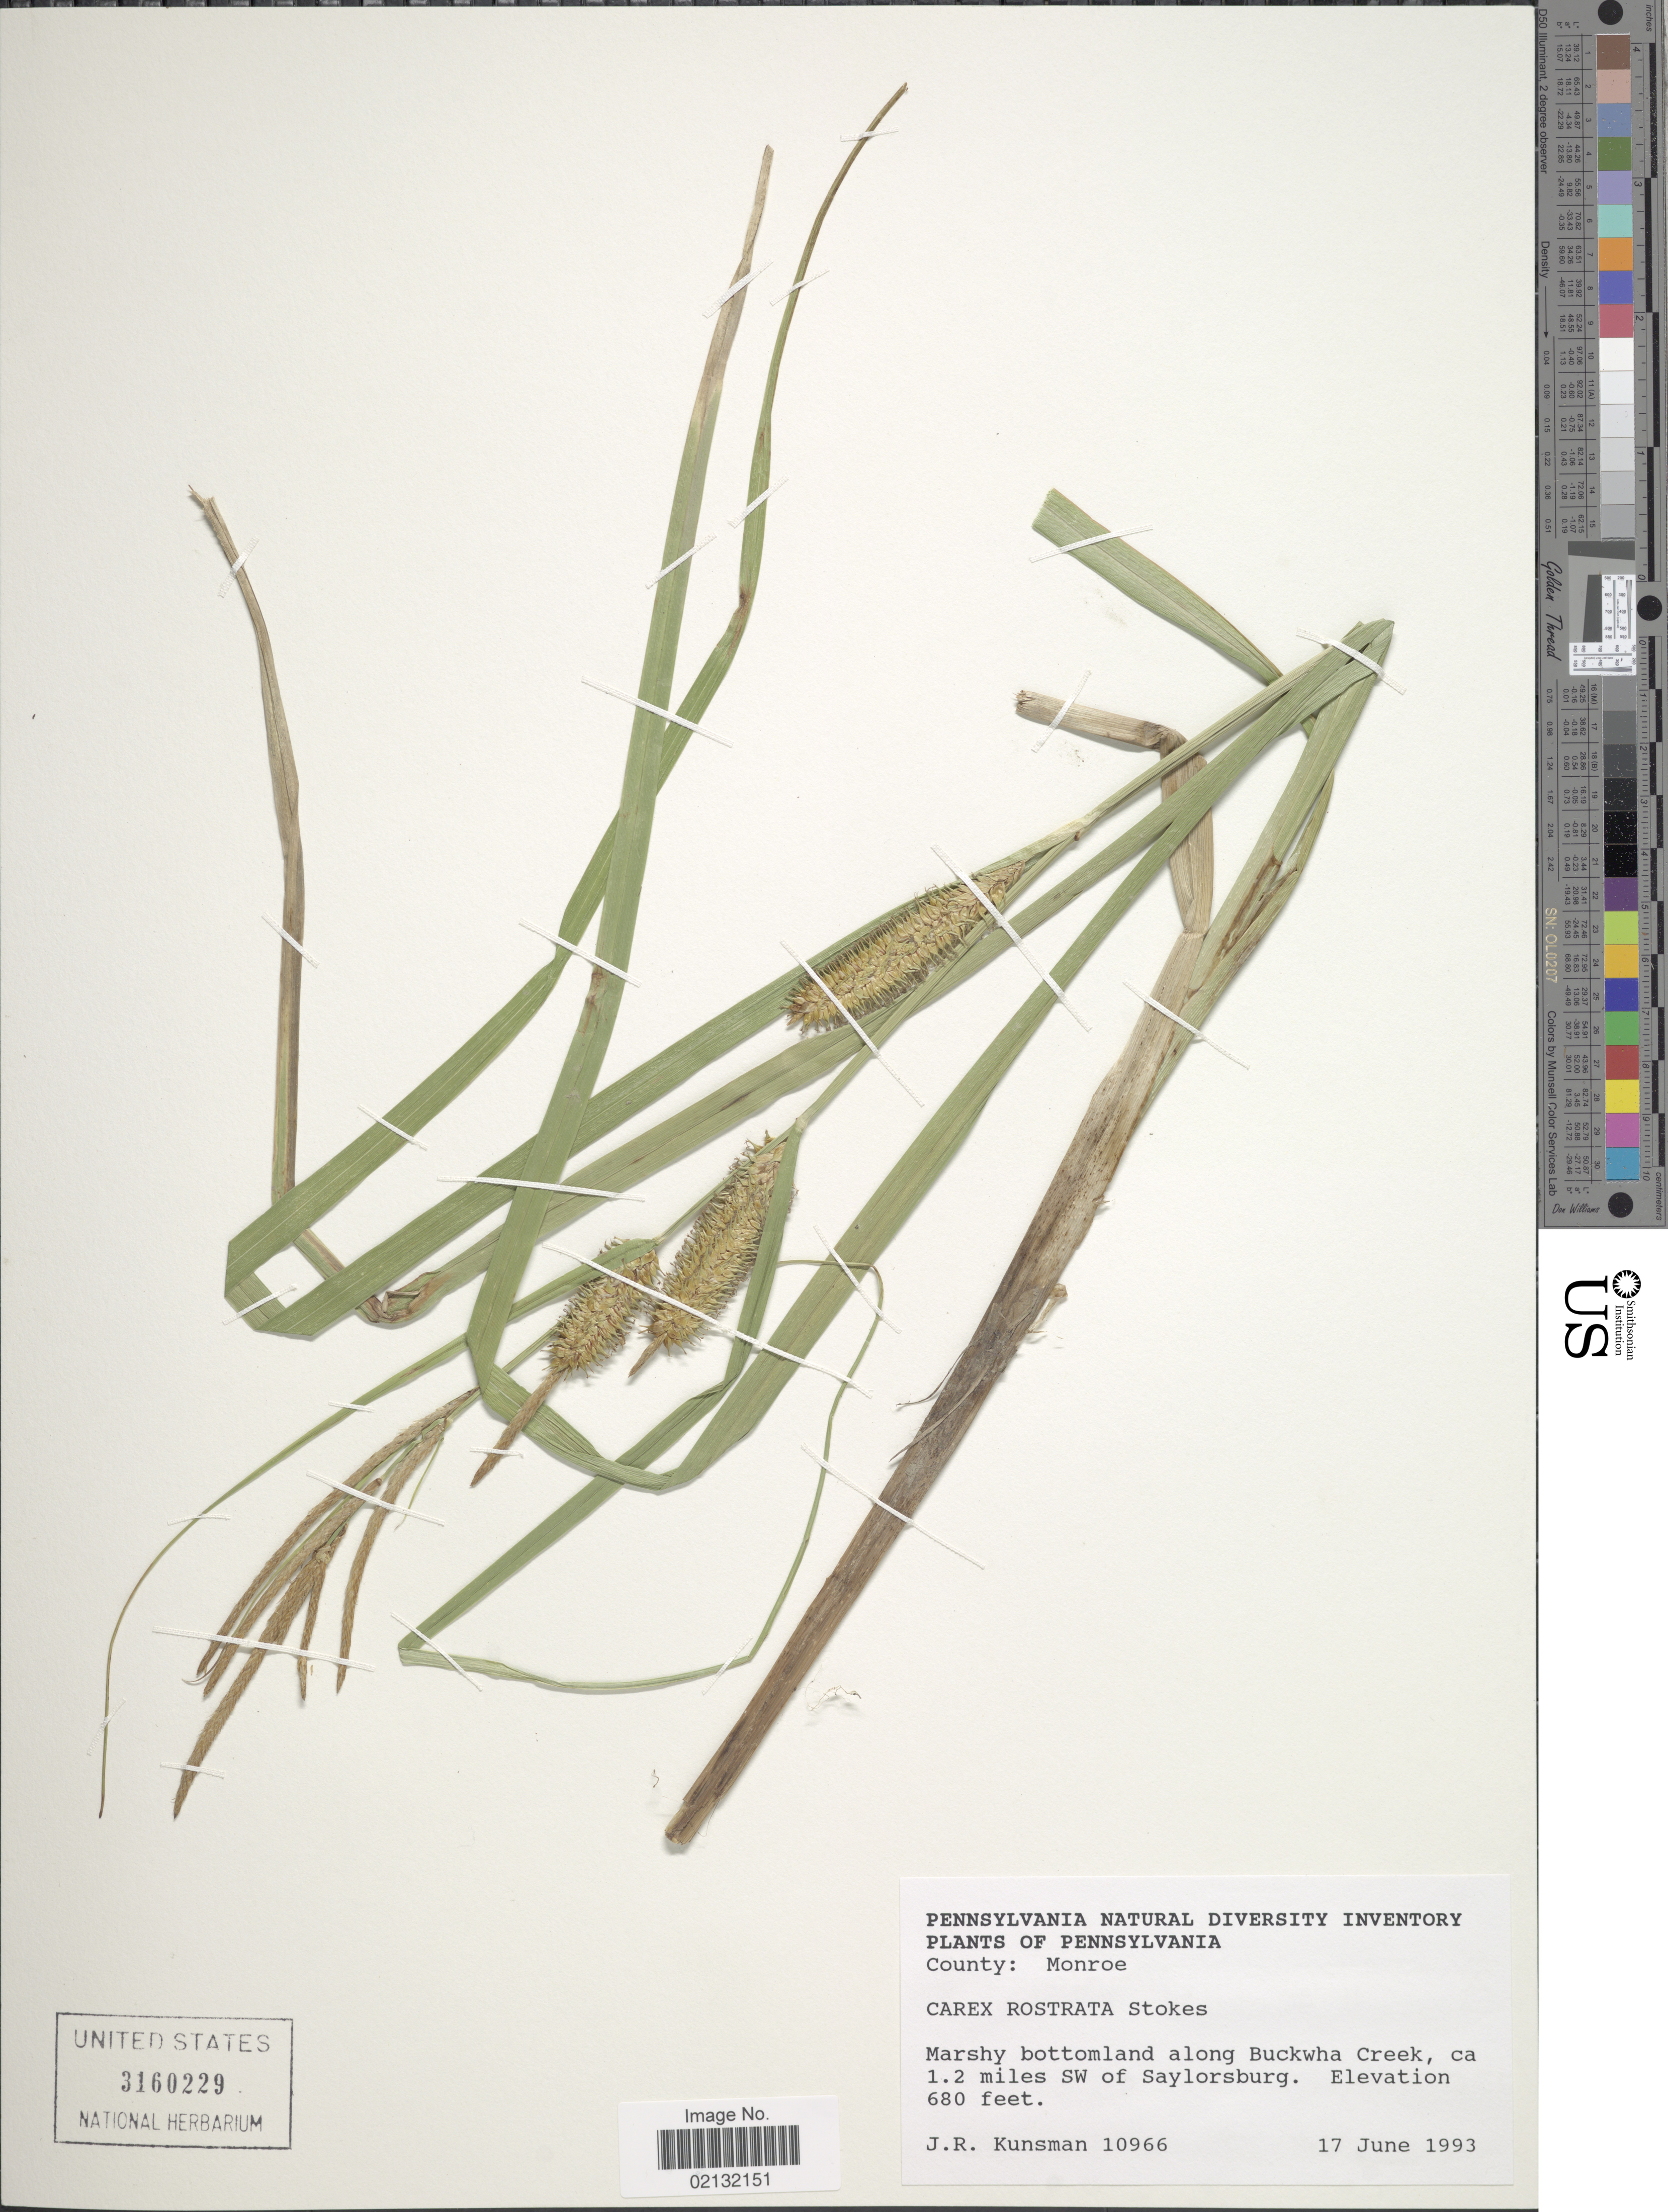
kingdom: Plantae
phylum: Tracheophyta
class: Liliopsida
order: Poales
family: Cyperaceae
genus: Carex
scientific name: Carex rostrata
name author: Stokes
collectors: J. Kunsman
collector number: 10966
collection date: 1993-06-17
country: United States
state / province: Pennsylvania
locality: Marshy bottomland along Buckwha Creek, ca. 1.2 miles SW of Saylorsburg.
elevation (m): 207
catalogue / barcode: US 3160229